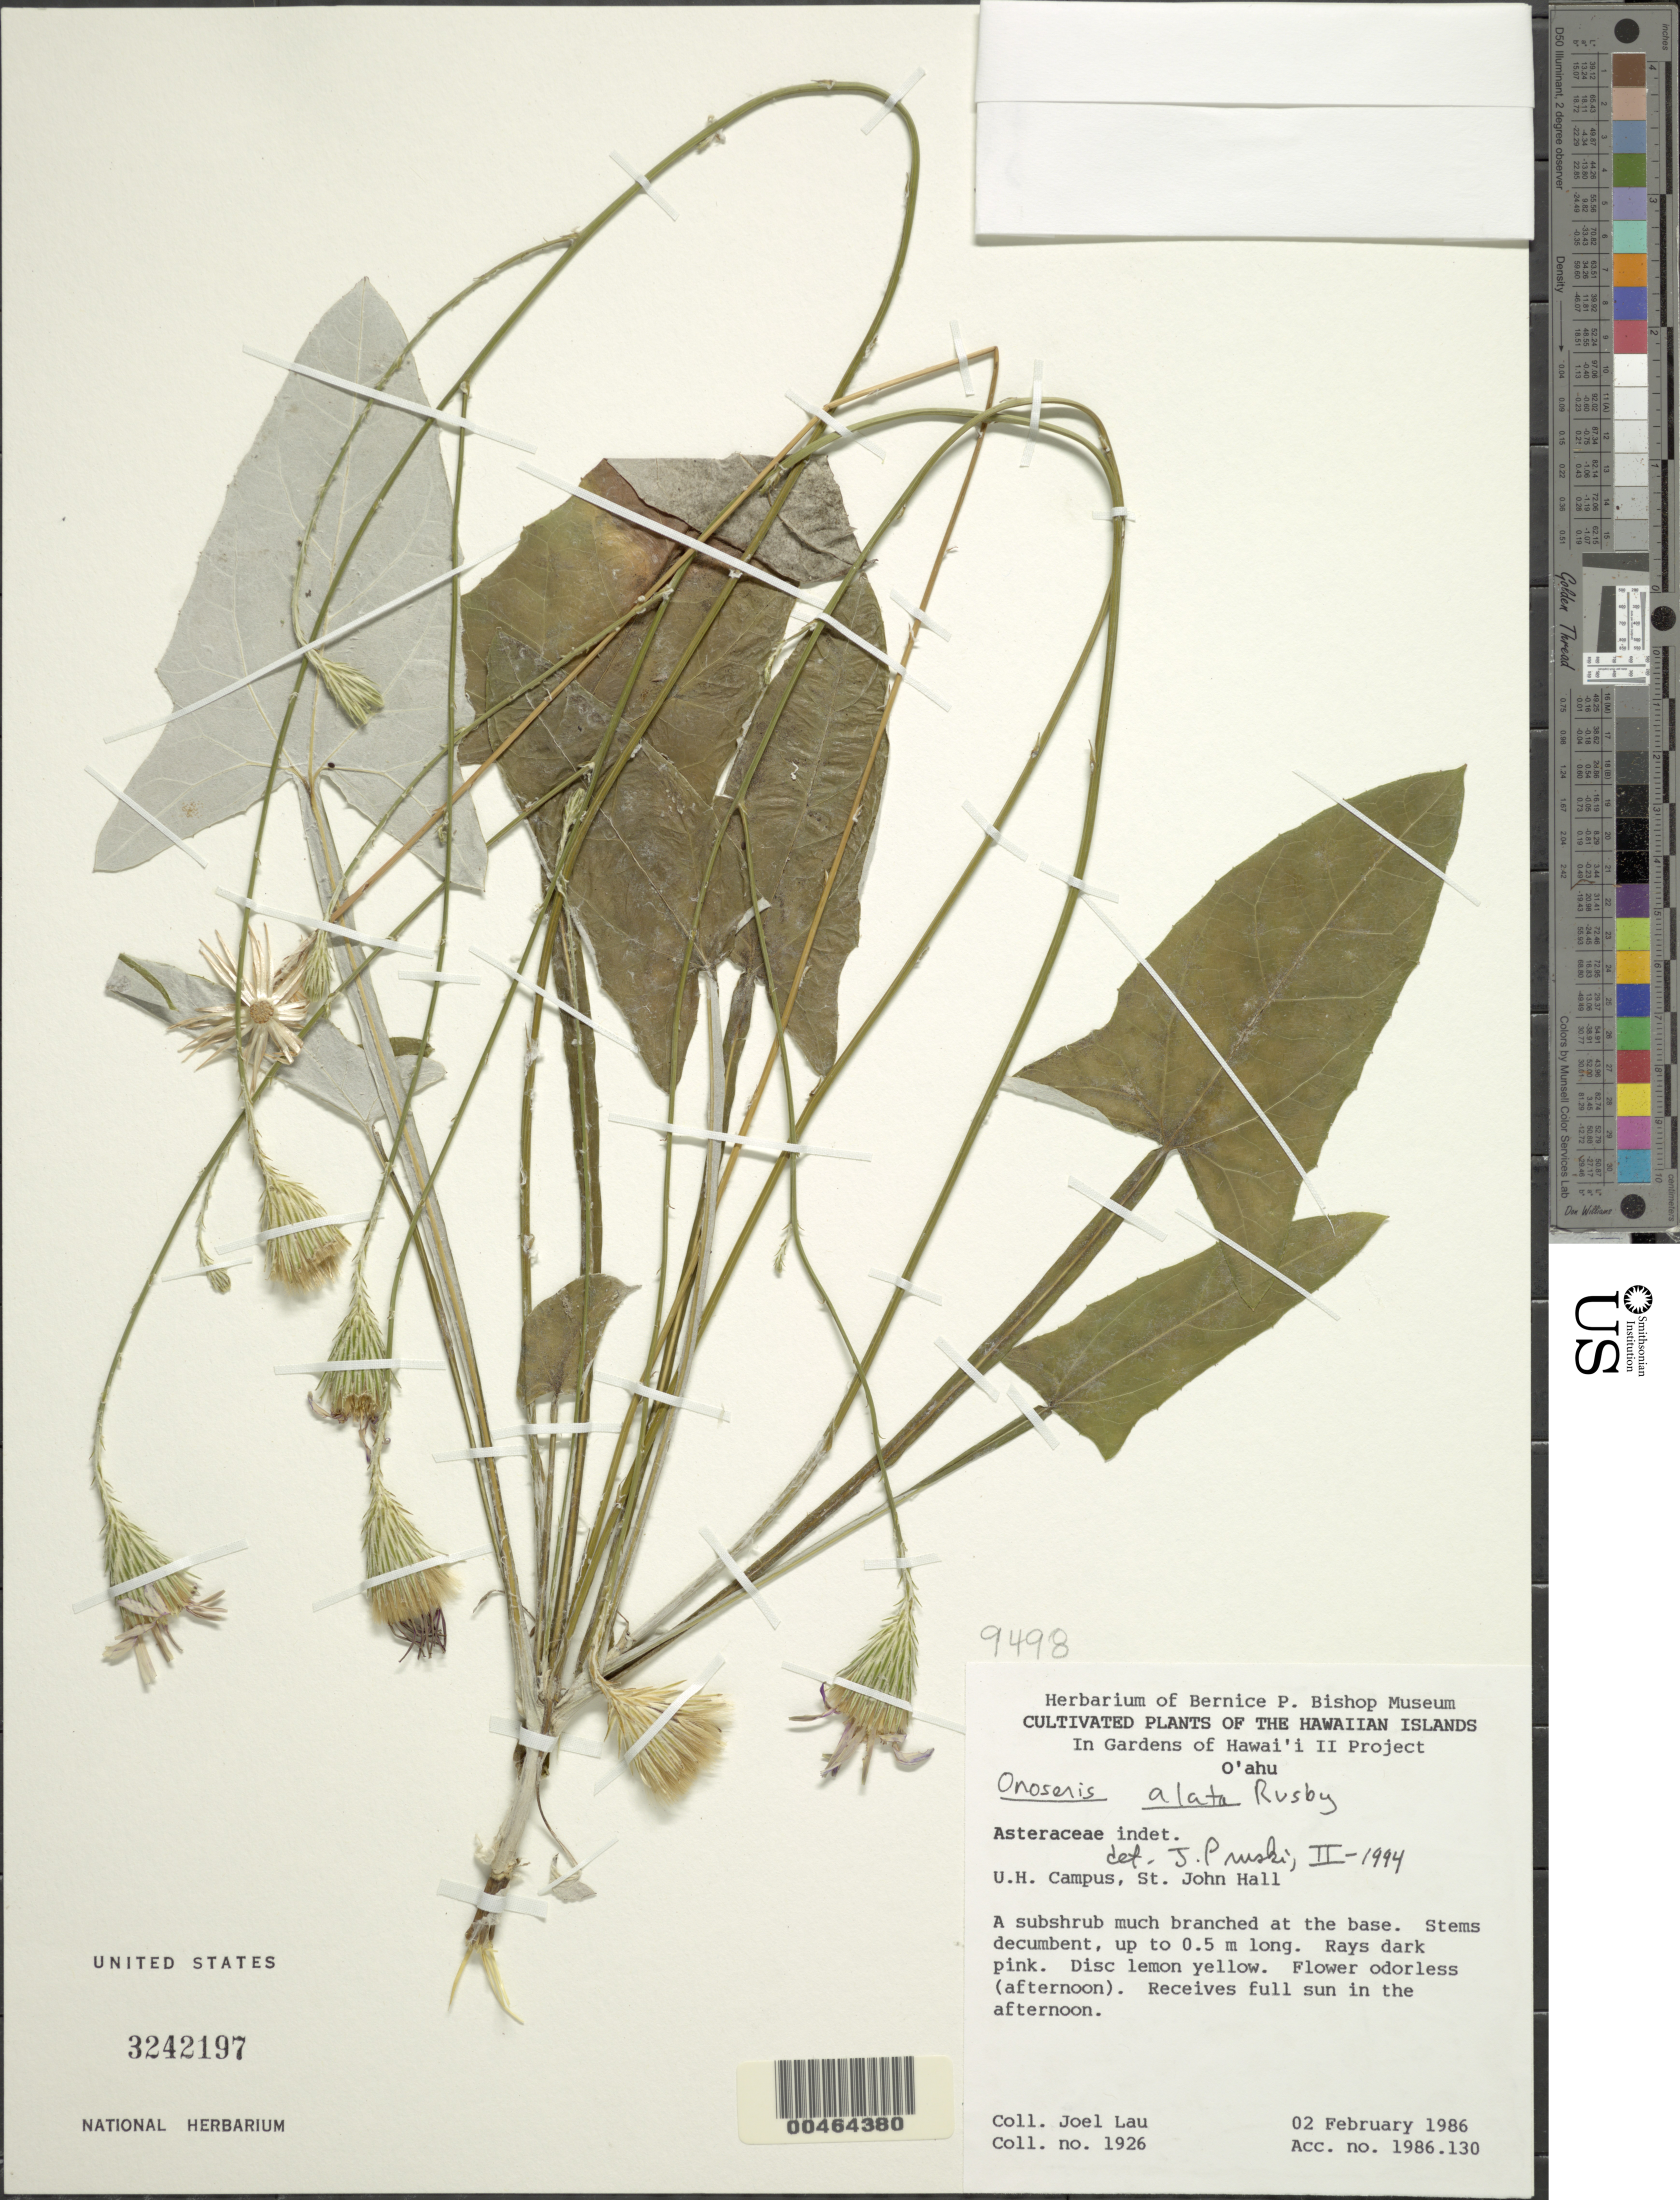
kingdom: Plantae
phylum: Tracheophyta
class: Magnoliopsida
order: Asterales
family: Asteraceae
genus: Onoseris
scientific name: Onoseris alata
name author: Rusby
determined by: Pruski, J. F.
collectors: J. Lau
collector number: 1926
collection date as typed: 2 Feb 1986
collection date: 1986-02-02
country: United States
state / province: Hawaii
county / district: Honolulu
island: Oahu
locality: U.H. Campus, St. John Hall.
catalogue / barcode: US 3242197